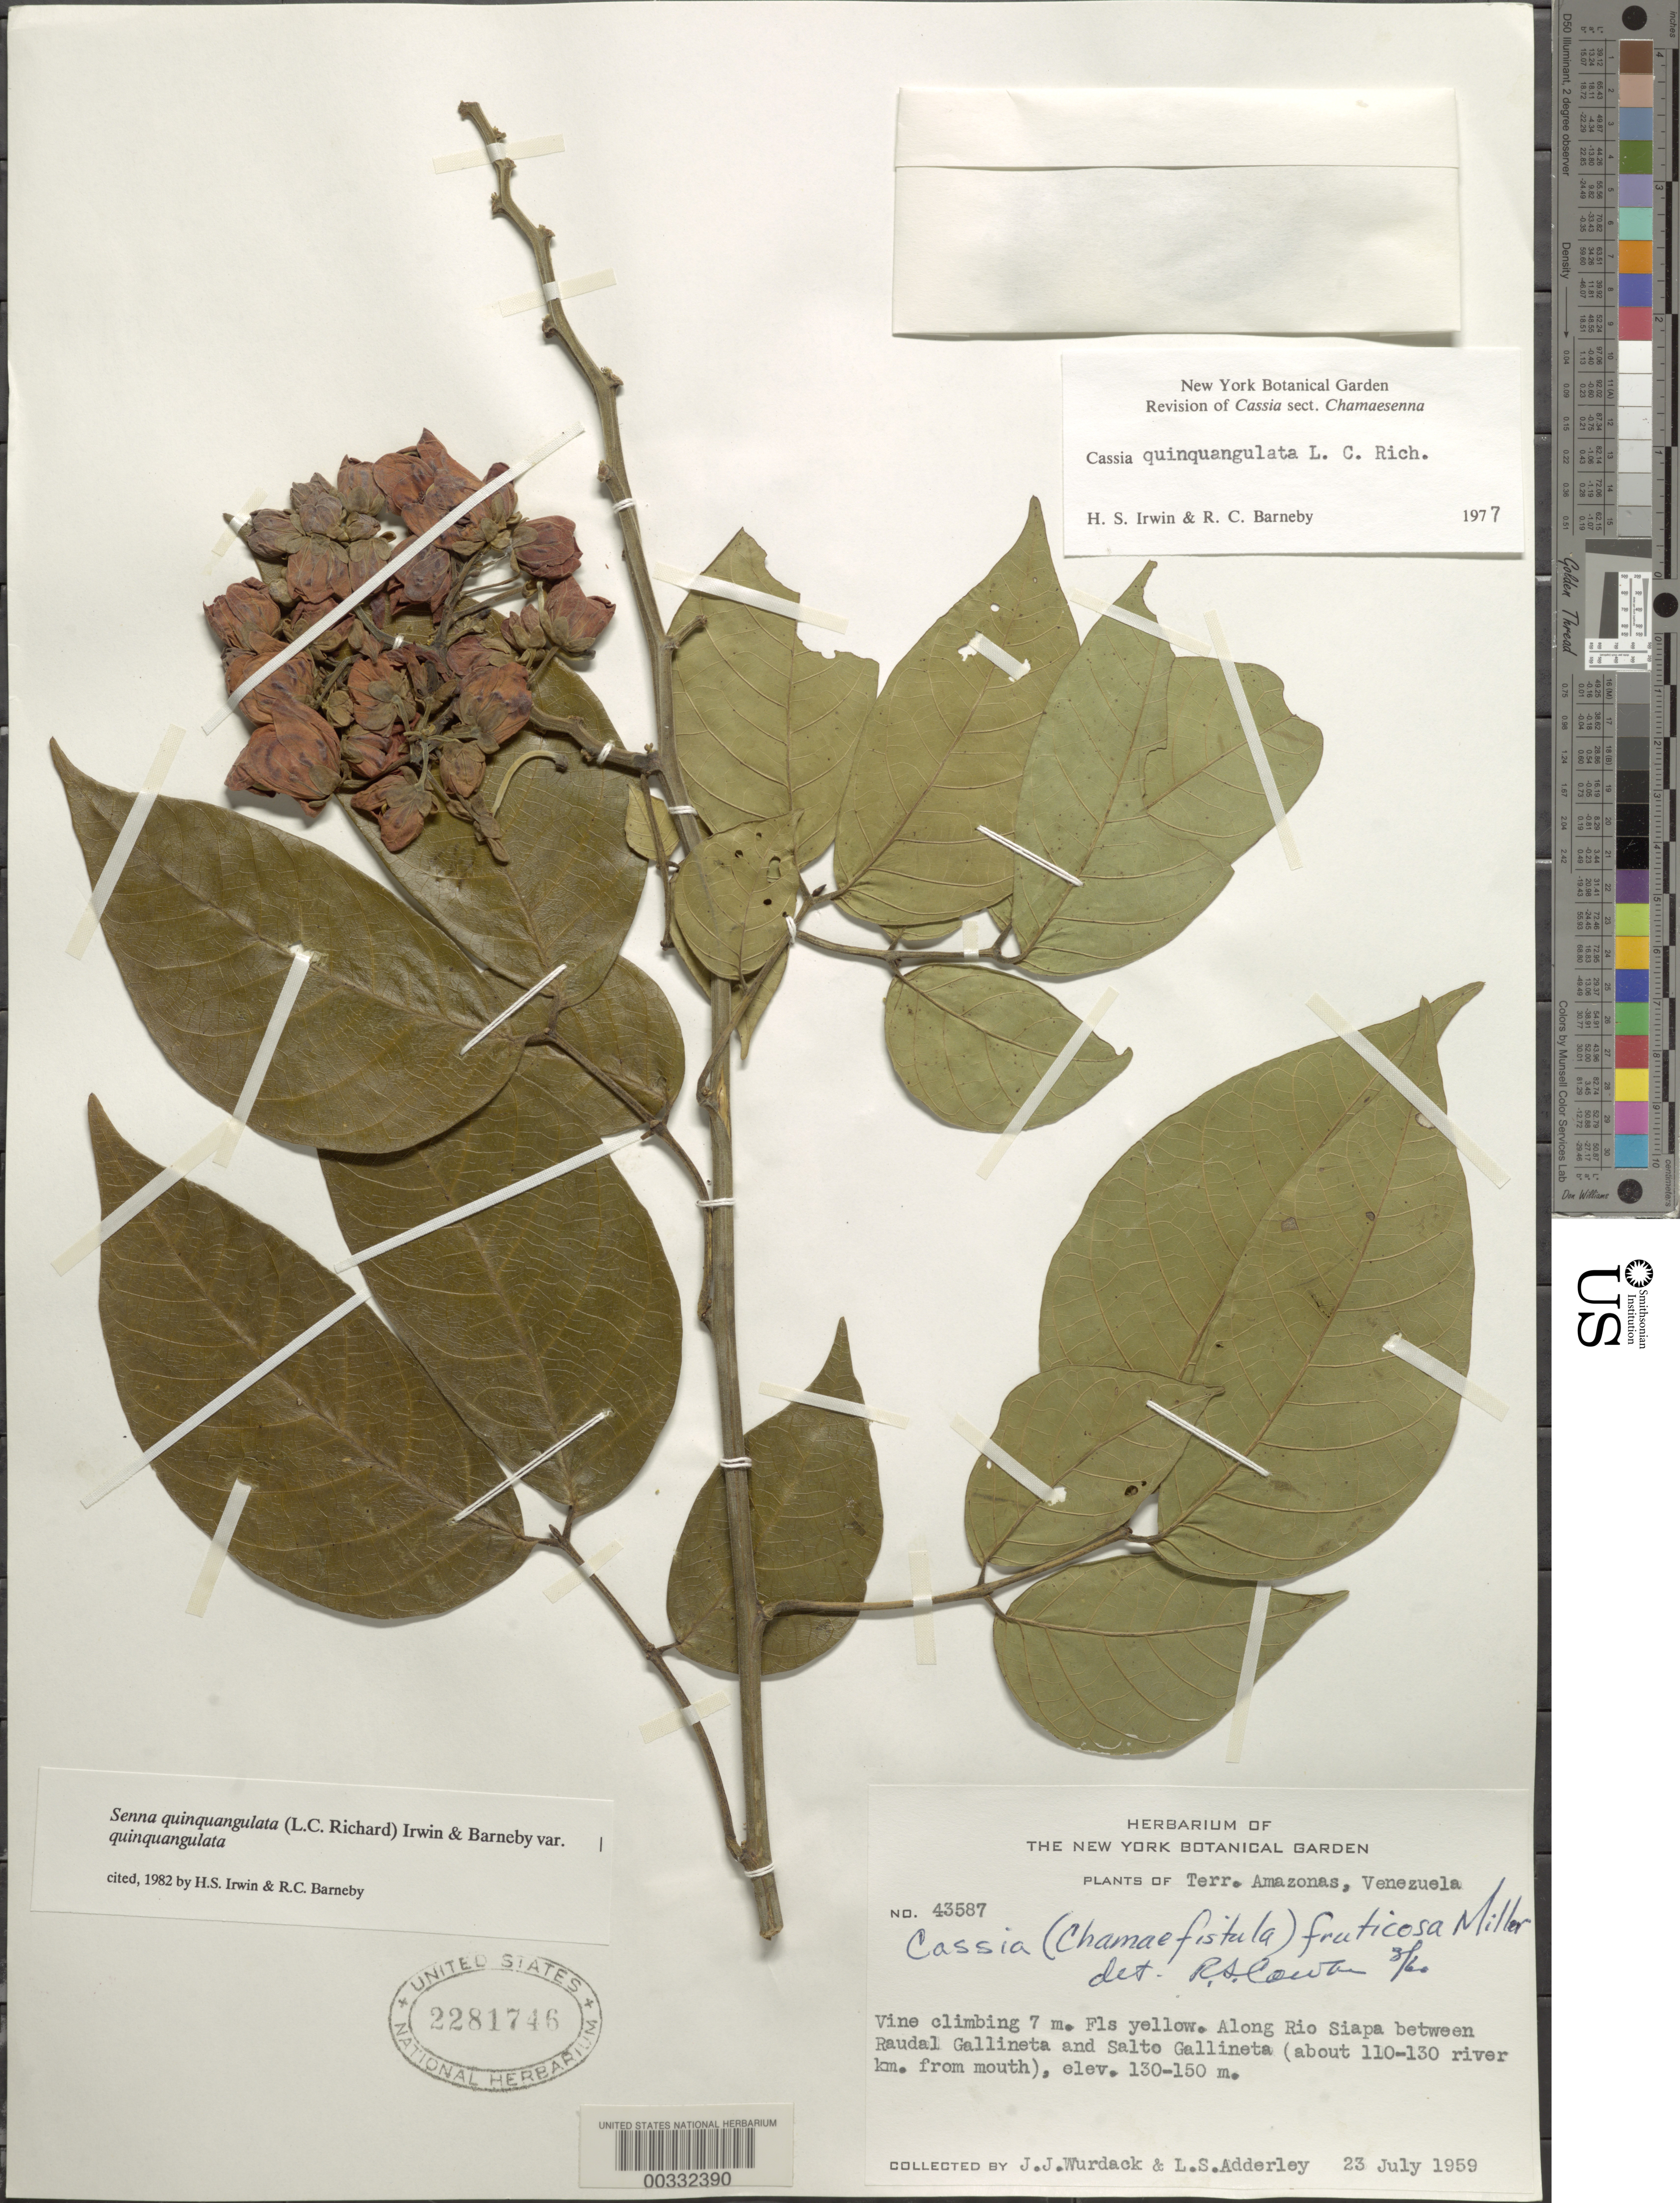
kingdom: Plantae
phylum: Tracheophyta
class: Magnoliopsida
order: Fabales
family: Fabaceae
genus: Senna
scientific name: Senna quinquangulata var. quinquangulata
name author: H.S. Irwin & Barneby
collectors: J. J. Wurdack & L. S. Adderley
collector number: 43587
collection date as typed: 23 Jul 1959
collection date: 1959-07-23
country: Venezuela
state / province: Amazonas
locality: Along rio siapa between raudal gallineta and salto gallineta, about 110-130 river km from mouth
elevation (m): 130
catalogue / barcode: US 2281746